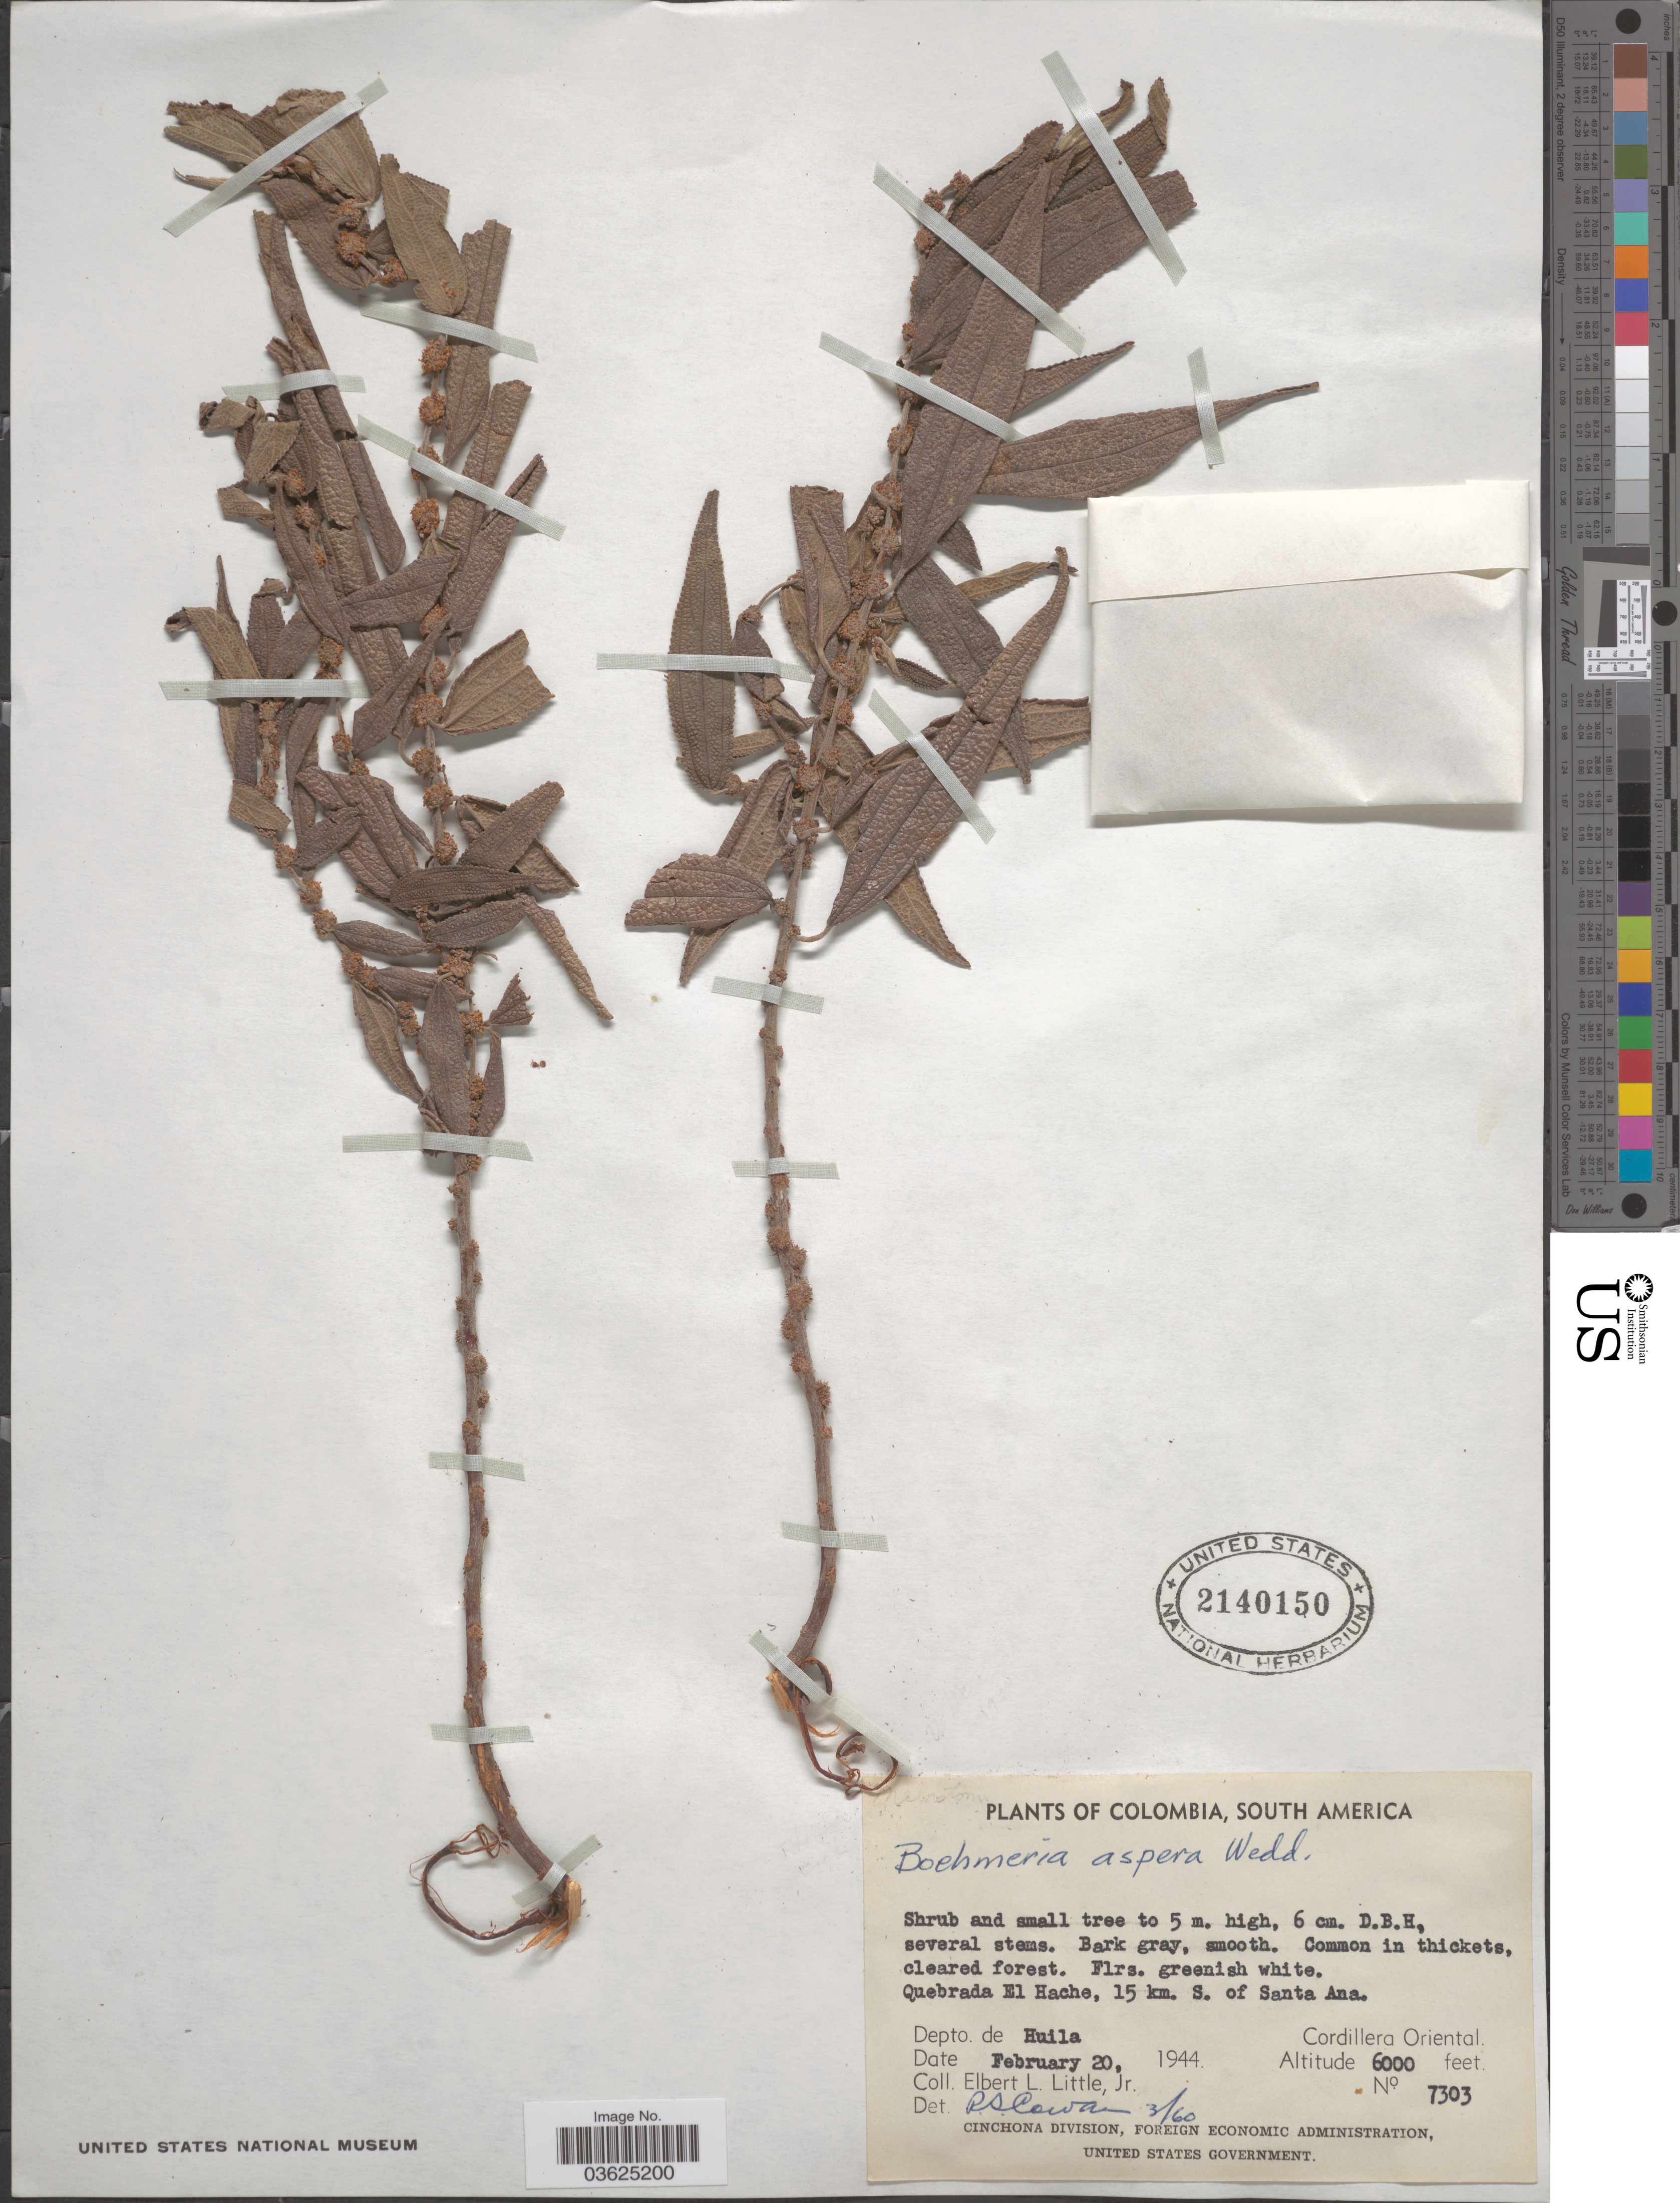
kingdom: Plantae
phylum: Tracheophyta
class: Magnoliopsida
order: Rosales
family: Urticaceae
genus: Boehmeria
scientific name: Boehmeria aspera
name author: Wedd.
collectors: E. L. Little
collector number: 7303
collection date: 1944-02-20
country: Colombia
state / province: Huila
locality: Quebrada El Hache, 15 km. S. of Santa Ana. Depto. de Huila. Cordillera Oriental.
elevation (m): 1829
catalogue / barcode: US 2140150